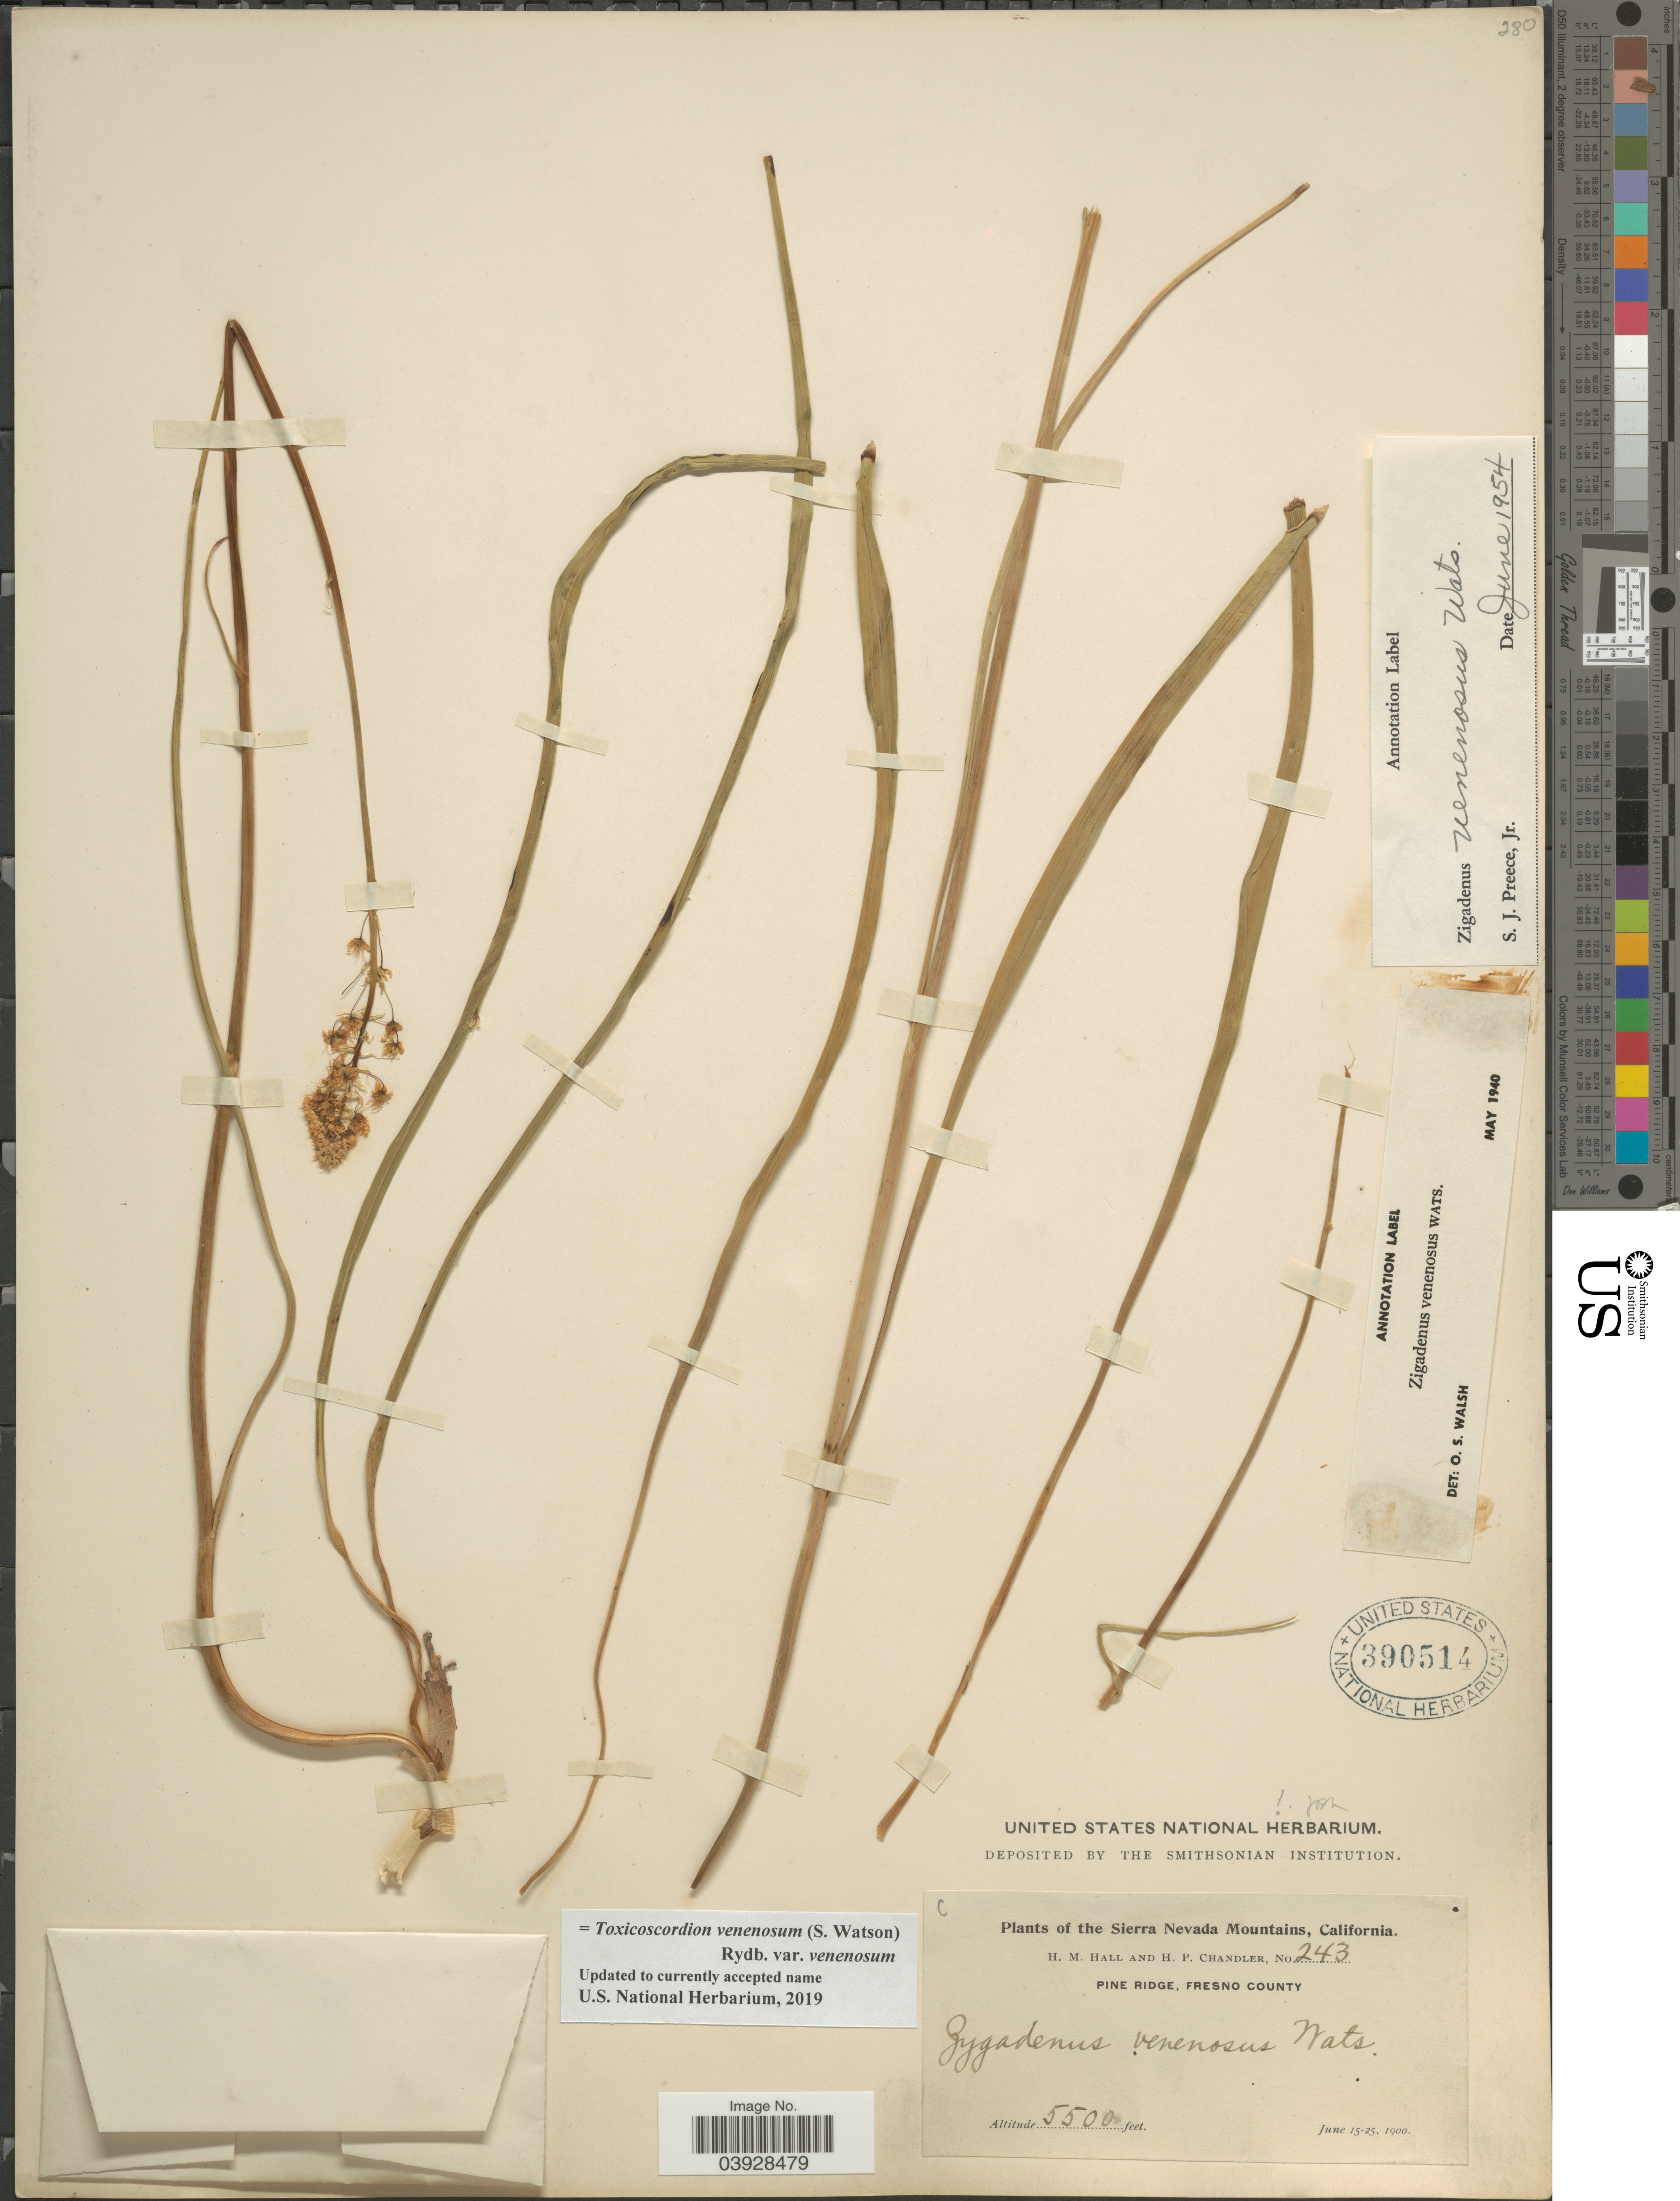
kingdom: Plantae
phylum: Tracheophyta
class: Liliopsida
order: Liliales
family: Melanthiaceae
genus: Toxicoscordion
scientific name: Toxicoscordion venenosum var. gramineum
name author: (Rydb.) Brasher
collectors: H. M. Hall & H. Chandler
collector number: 243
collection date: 1900-06-15/1900-06-25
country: United States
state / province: California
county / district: Fresno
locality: The Sierra Nevada Mountains. Pine Ridge, Fresno County.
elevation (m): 1676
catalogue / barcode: US 390514